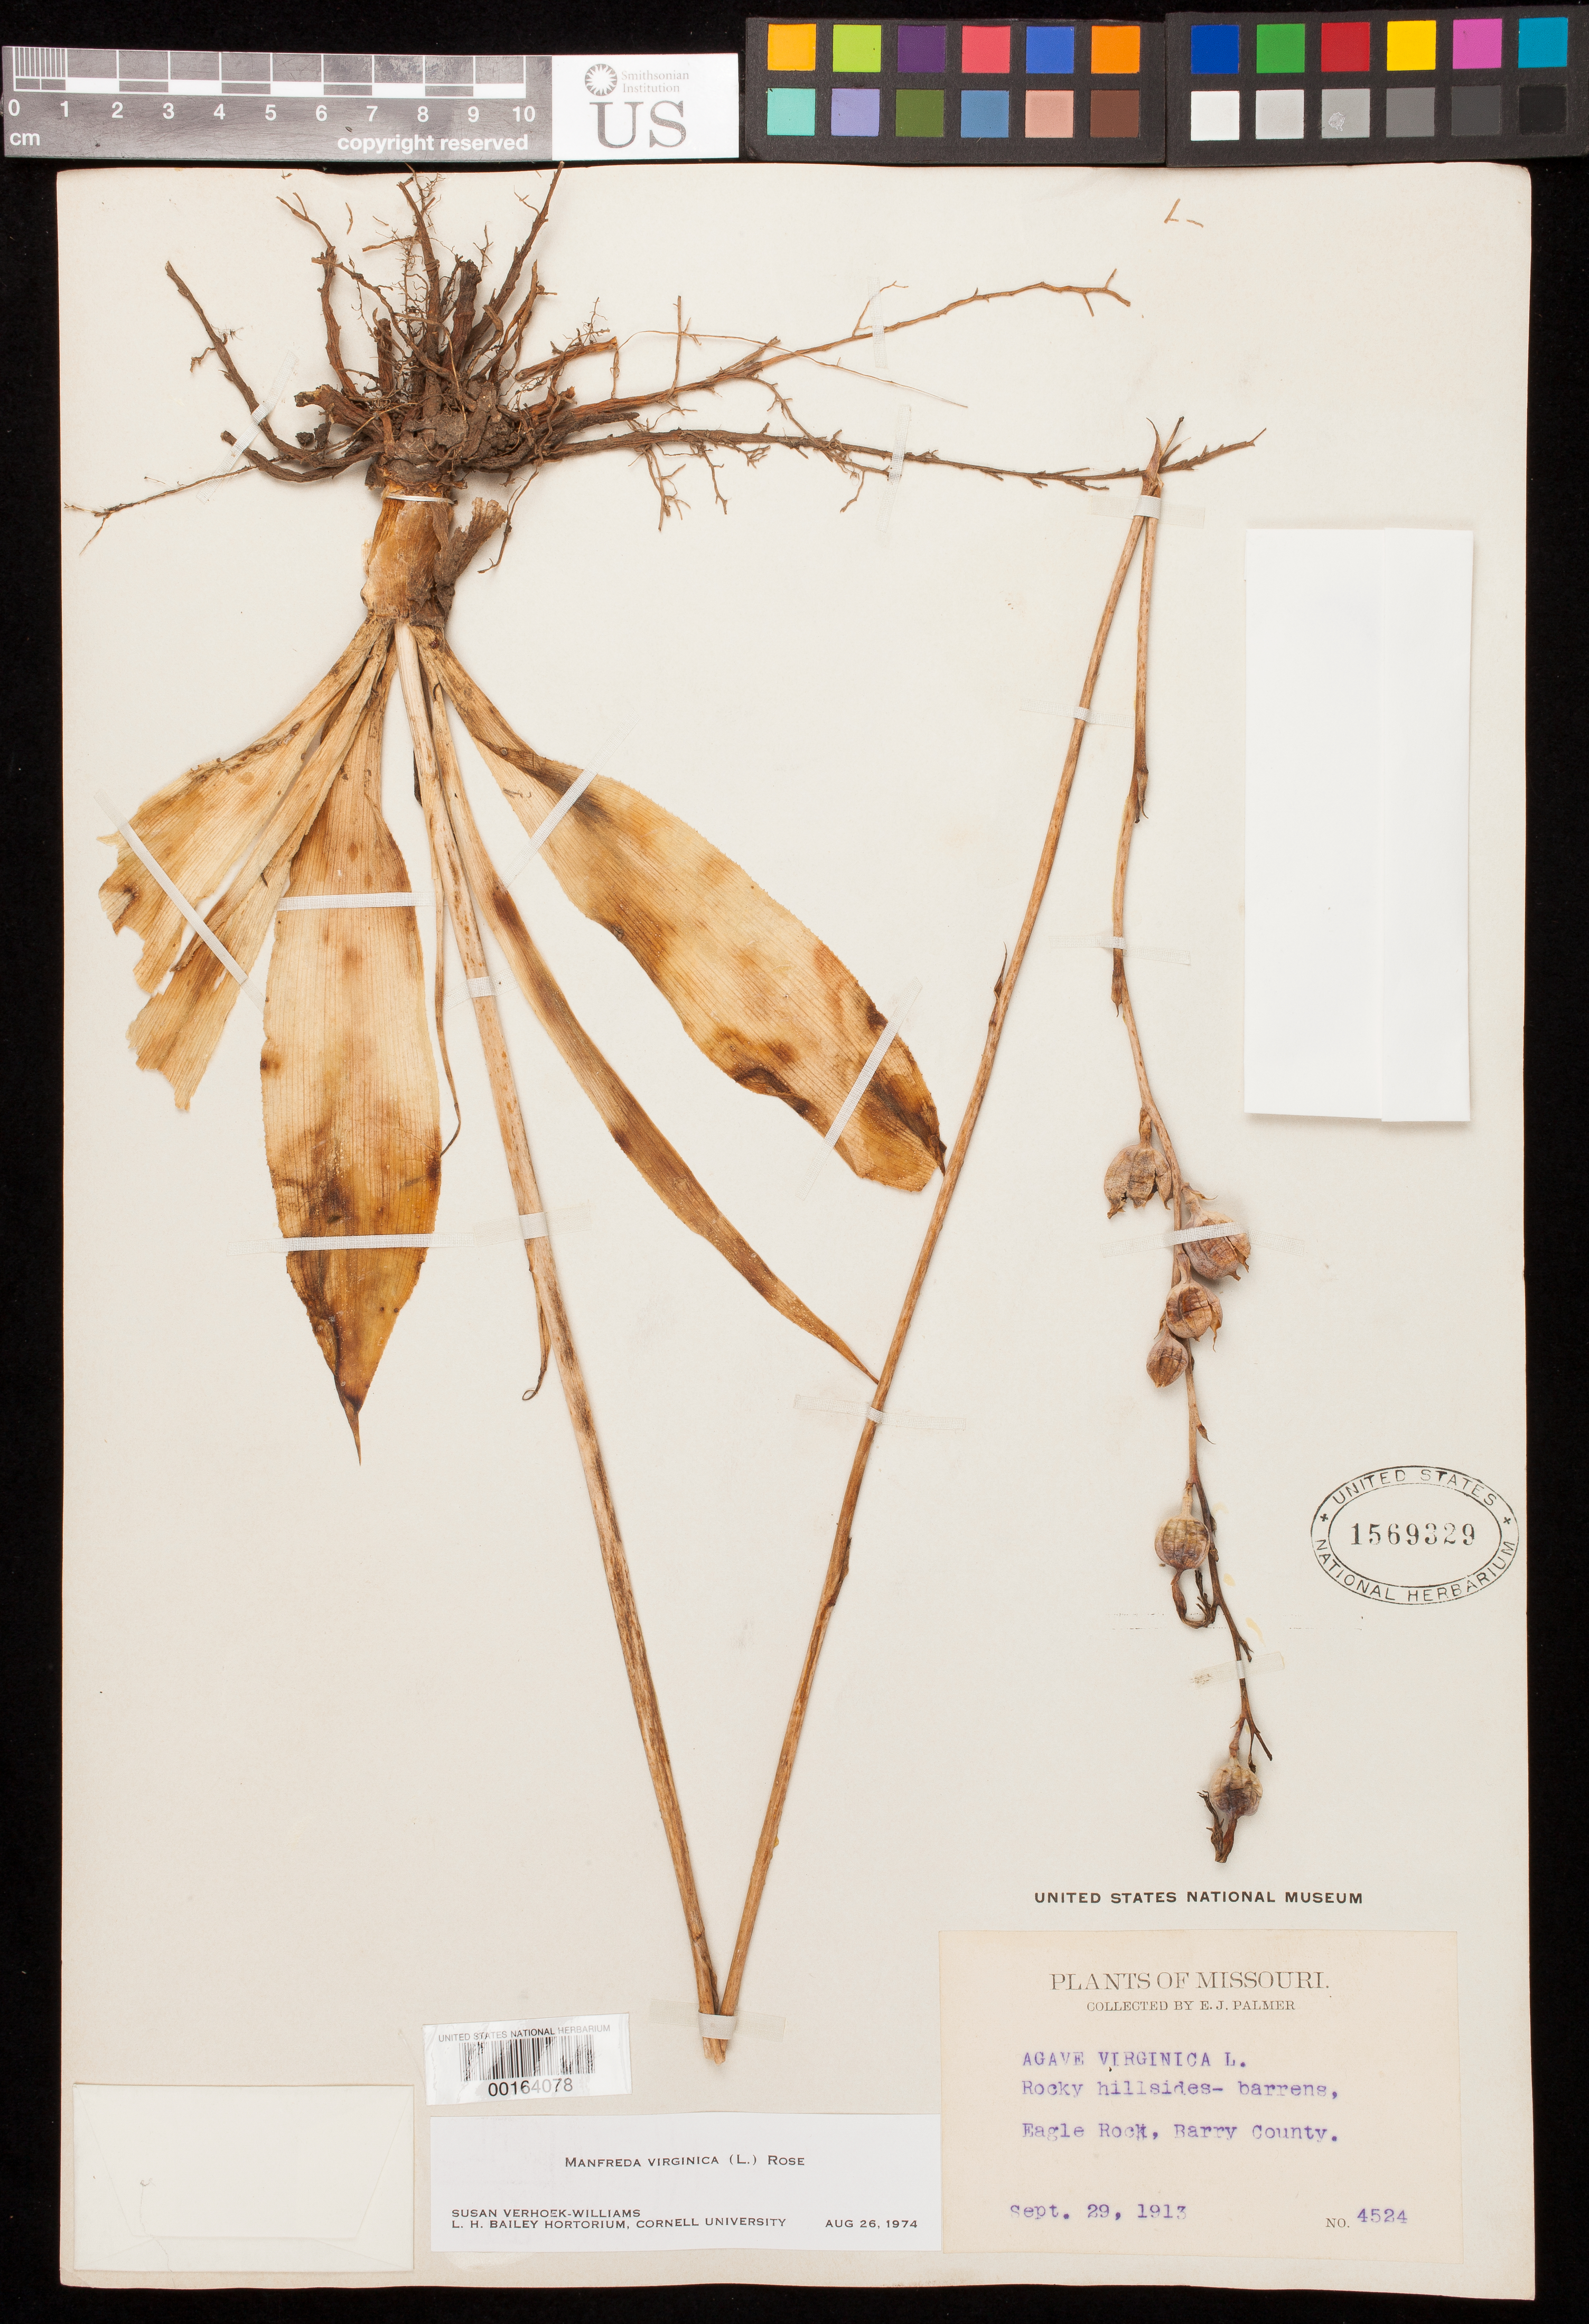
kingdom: Plantae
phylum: Tracheophyta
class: Liliopsida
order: Asparagales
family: Asparagaceae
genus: Manfreda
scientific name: Manfreda virginica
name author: (L.) Salisb. ex Rose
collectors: E. J. Palmer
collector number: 4524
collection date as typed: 29 Sep 1913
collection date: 1913-09-29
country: United States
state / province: Missouri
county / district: Barry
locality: Eagle rock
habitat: Rocky hillsides-barrens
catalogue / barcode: US 1569329